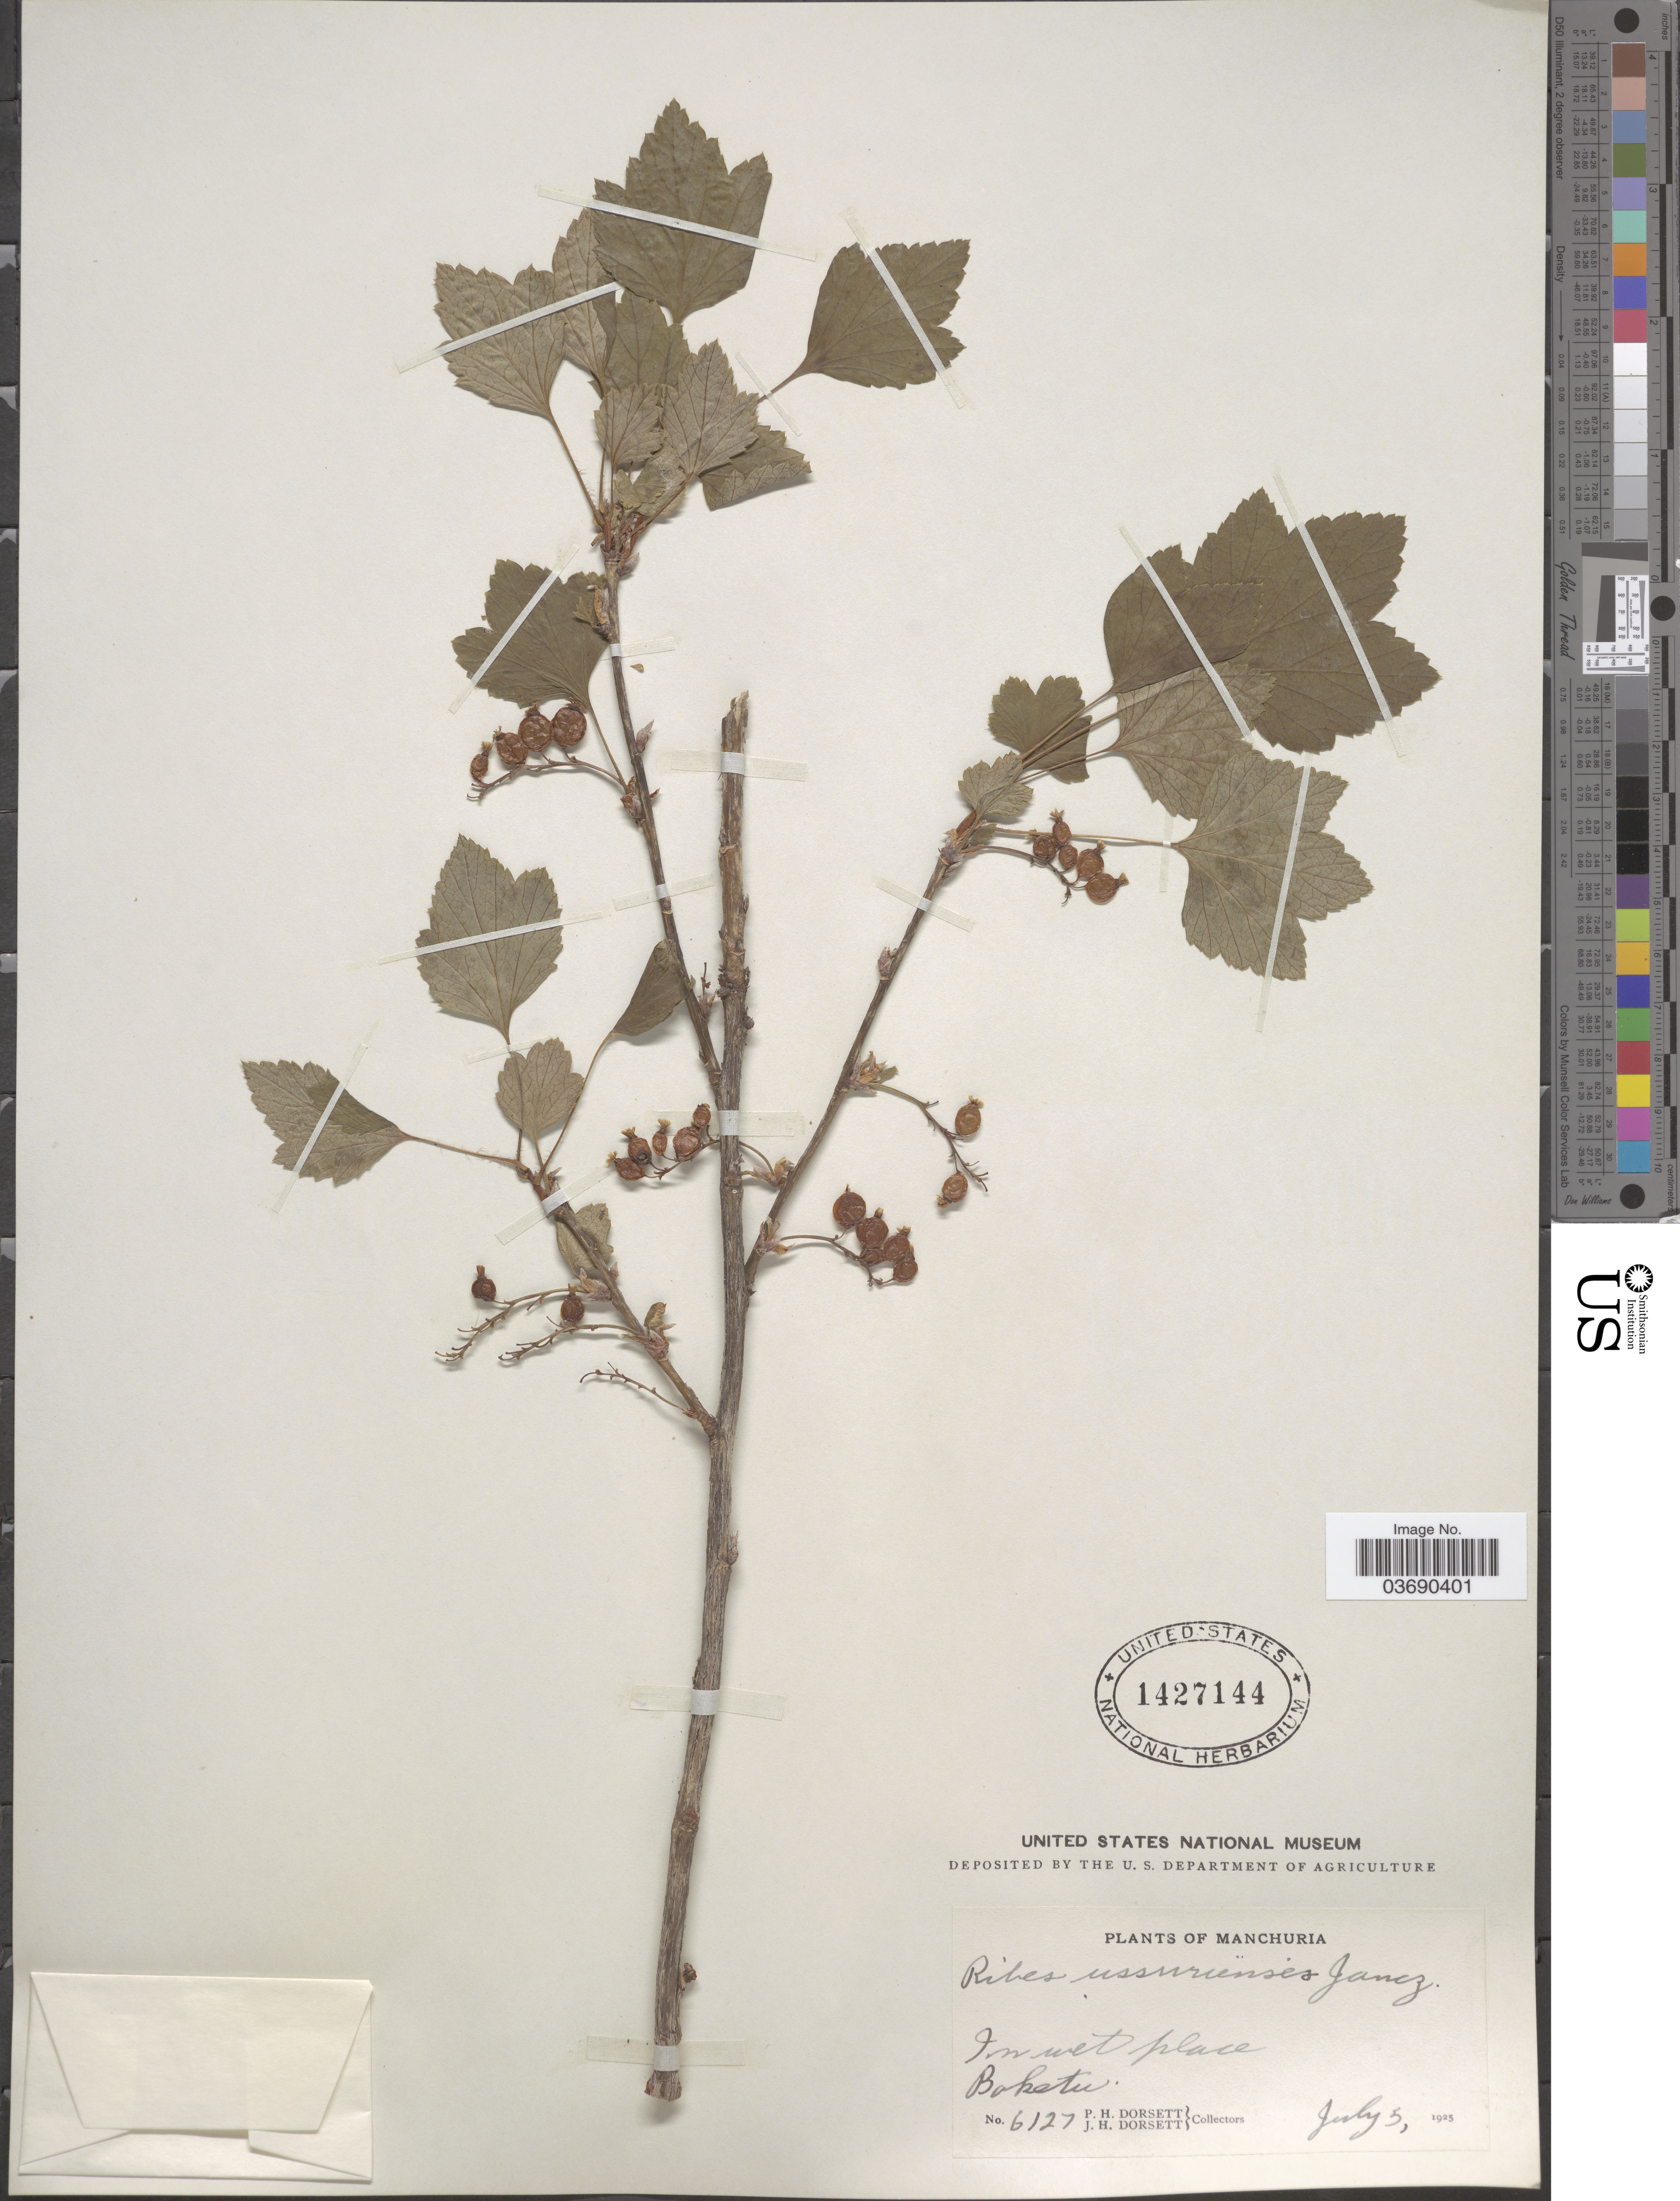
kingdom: Plantae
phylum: Tracheophyta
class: Magnoliopsida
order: Saxifragales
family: Grossulariaceae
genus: Ribes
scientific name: Ribes ussuriense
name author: Jancz.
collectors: P. H. Dorsett & J. Dorsett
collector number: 6127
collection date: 1925-07-05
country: China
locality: Manchuria. Boketu.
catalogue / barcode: US 1427144